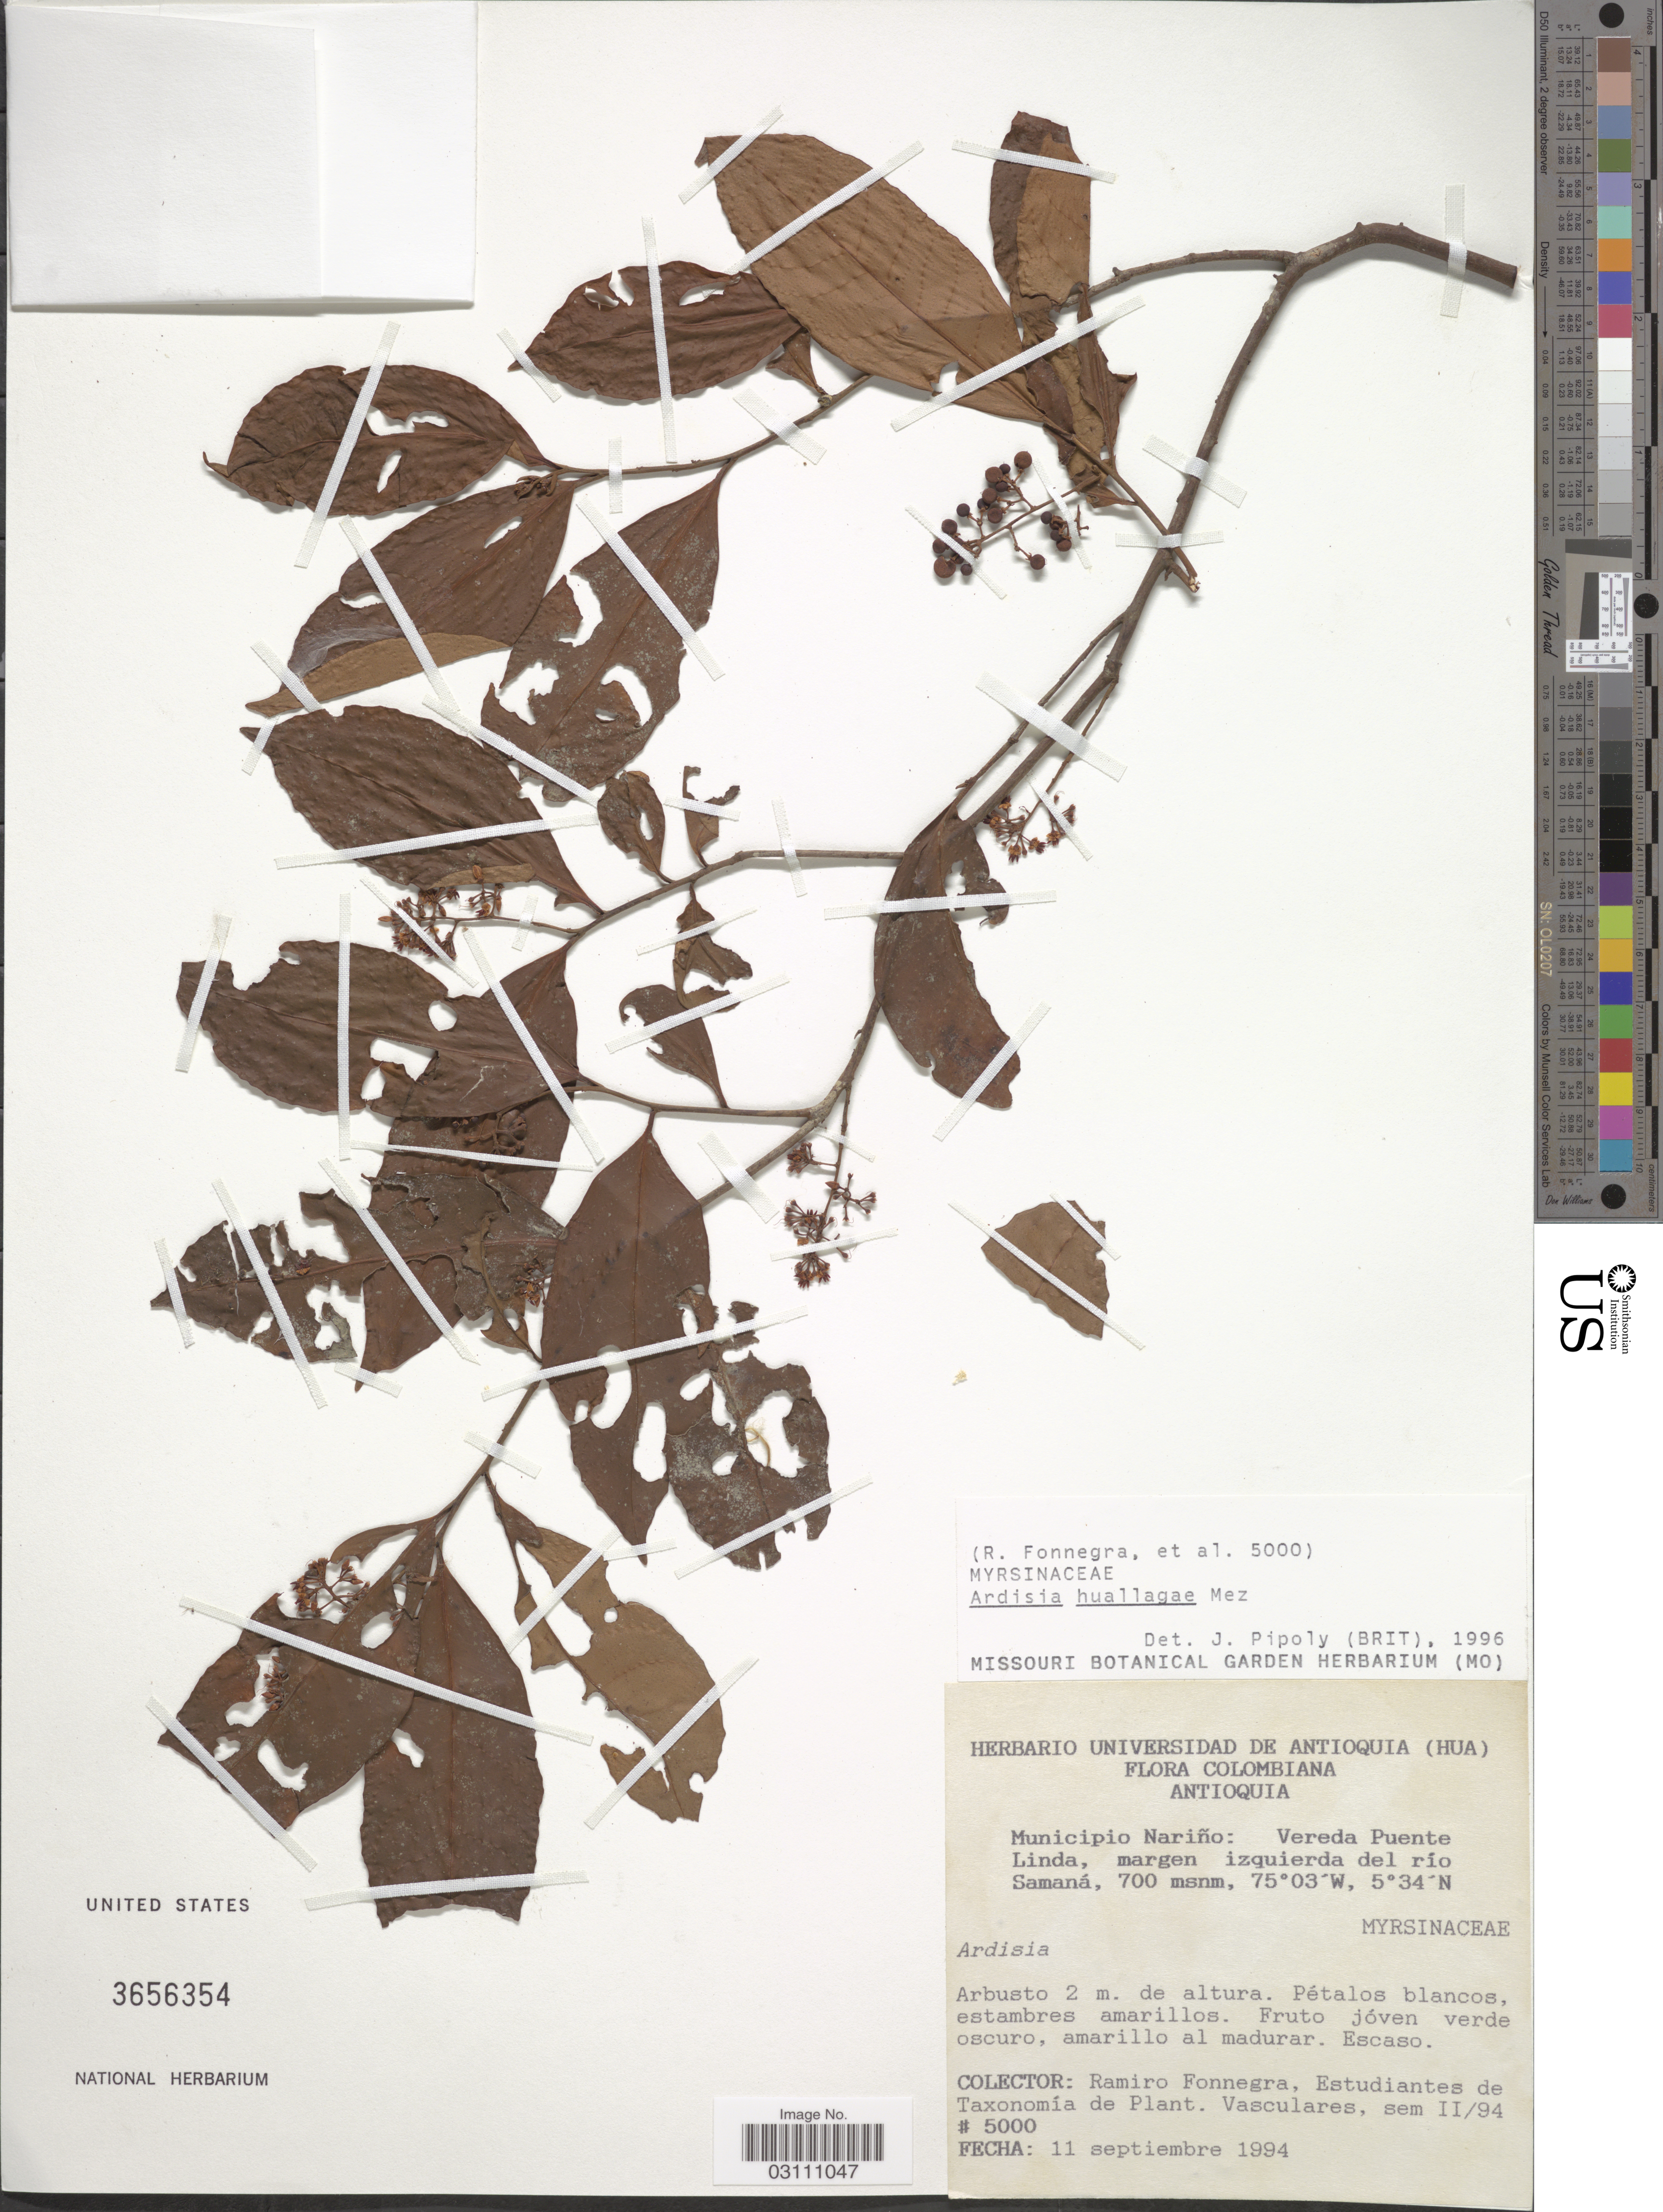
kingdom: Plantae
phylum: Tracheophyta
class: Magnoliopsida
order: Ericales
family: Primulaceae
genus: Ardisia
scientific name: Ardisia huallagae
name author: Mez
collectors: R. Fonnegra & Estudiantes de Taxonomía de Plant. Vasculares sem., II/94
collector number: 5000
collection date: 1994-09-11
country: Colombia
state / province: Nariño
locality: Municipio Nariño: Vereda Puente Linda, margen izquierda del río Samaná.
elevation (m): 700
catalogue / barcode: US 3656354